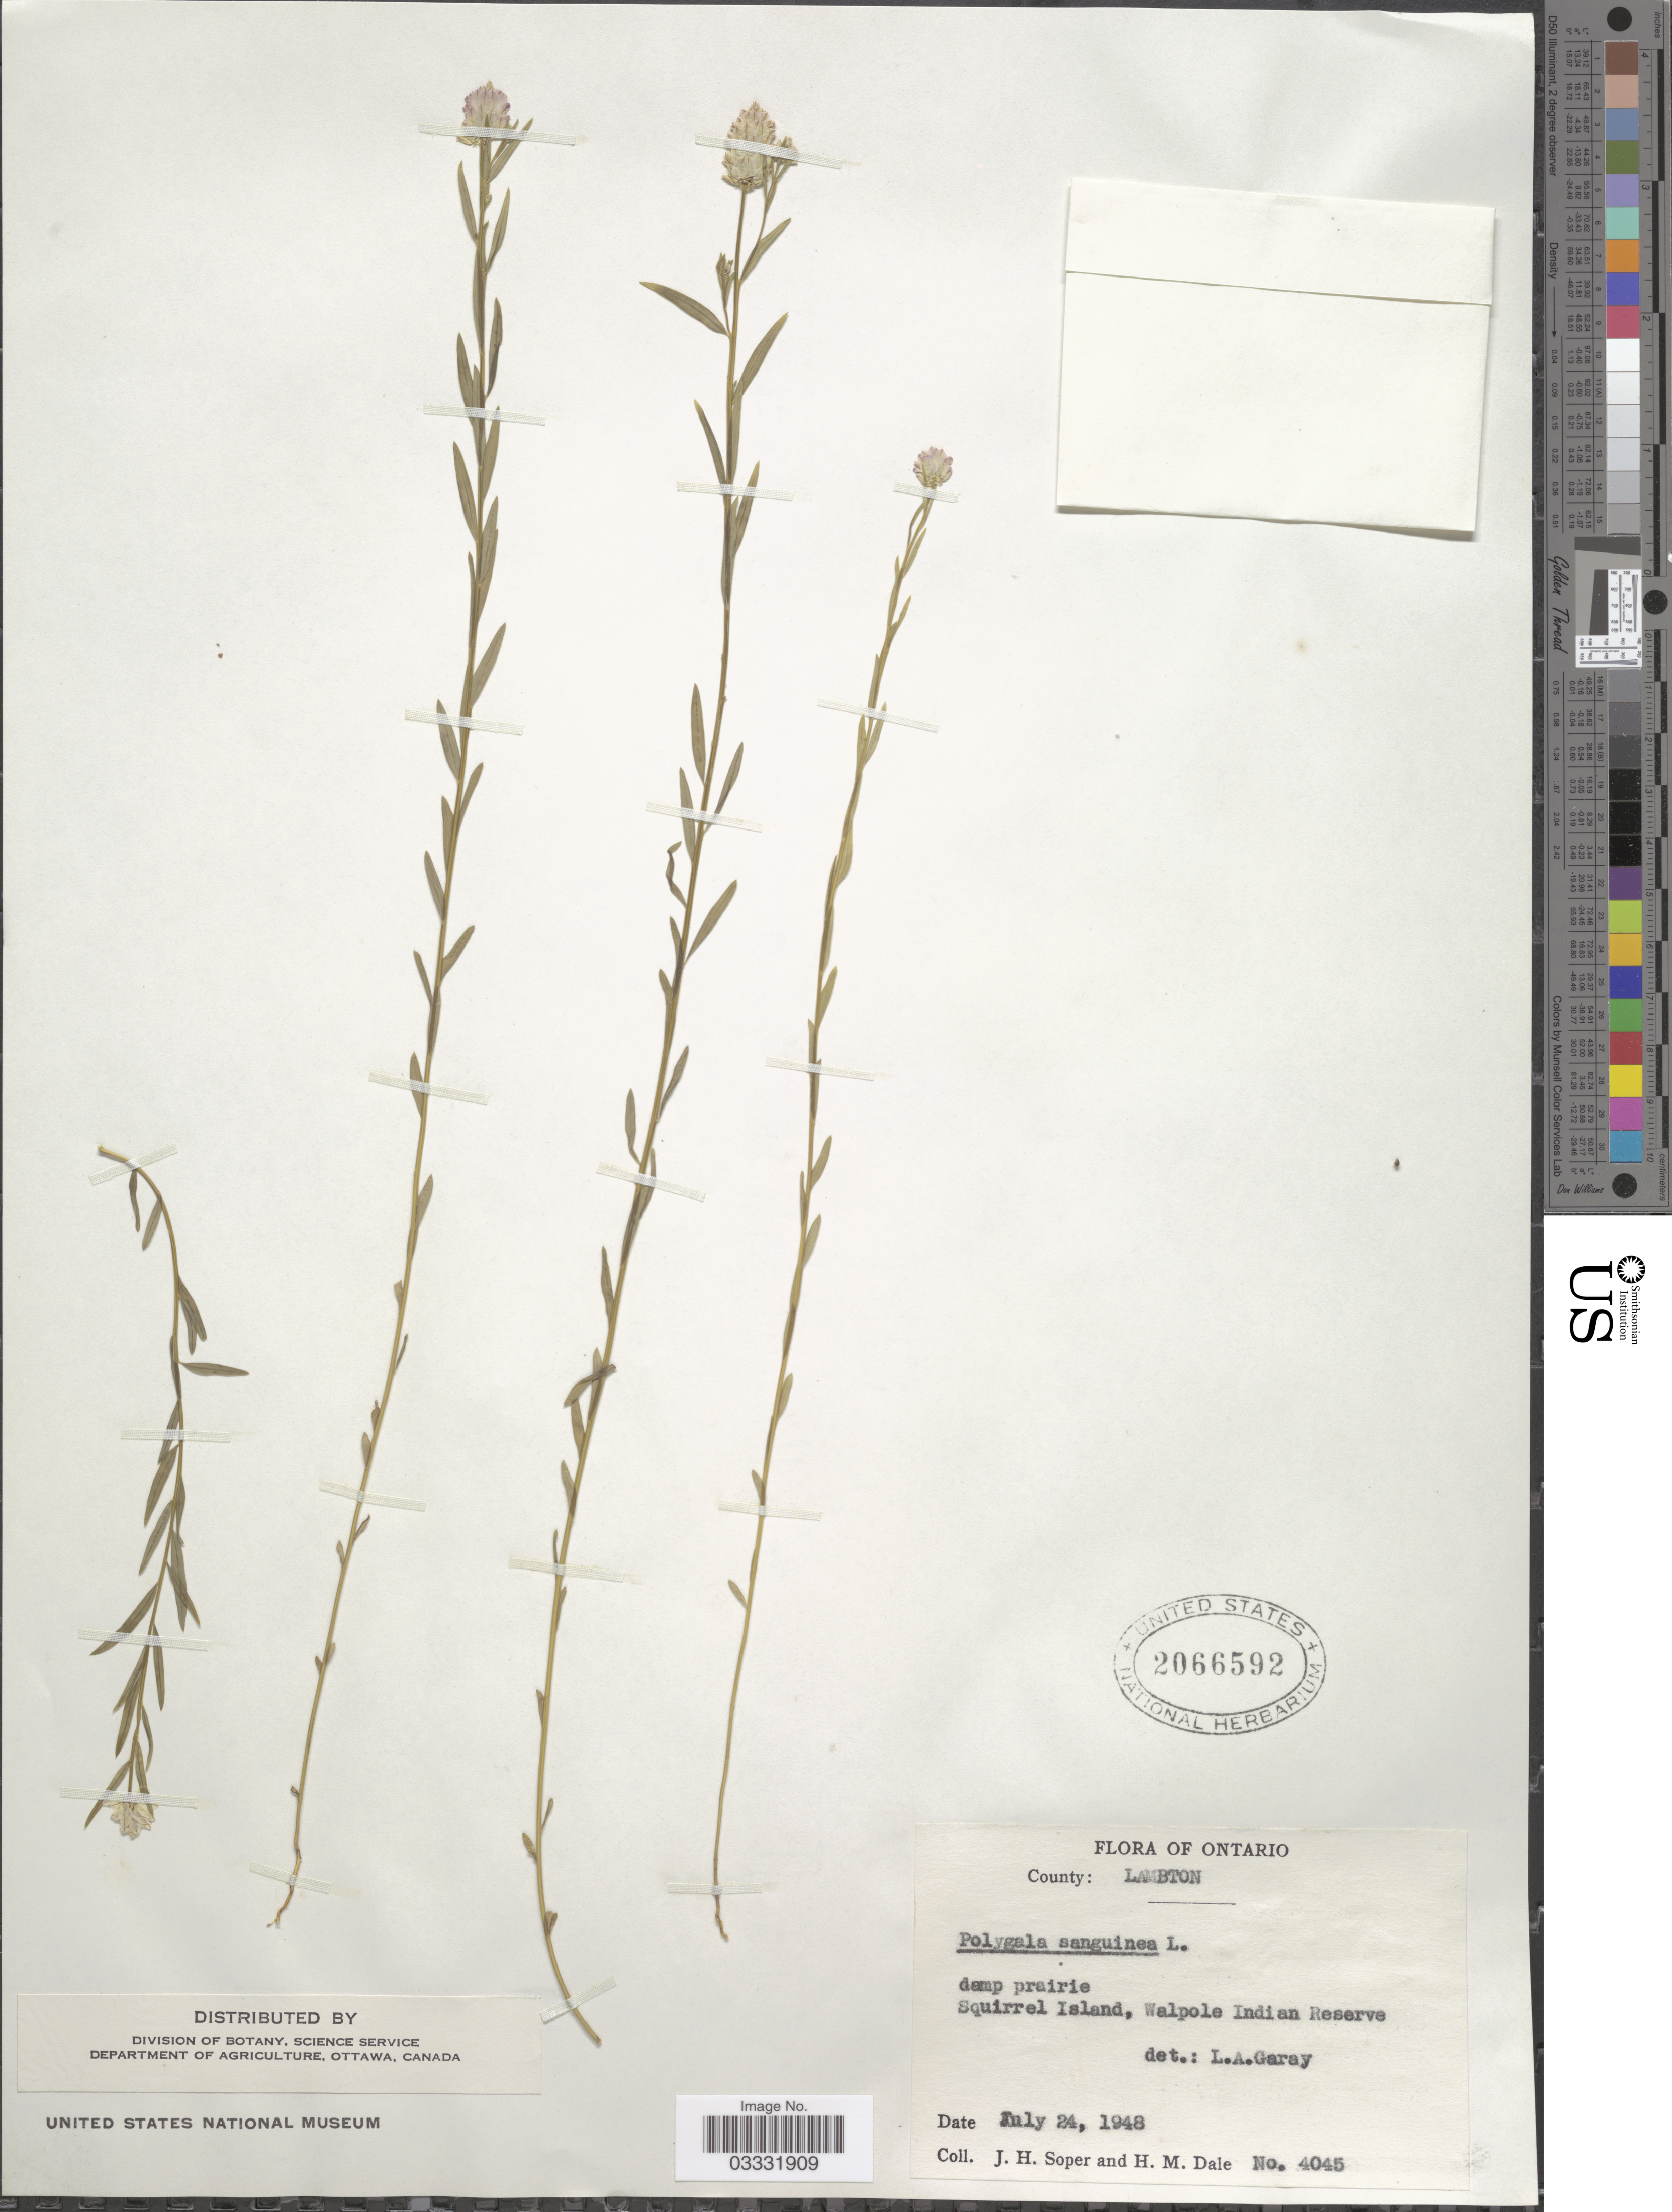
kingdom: Plantae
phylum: Tracheophyta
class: Magnoliopsida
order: Fabales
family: Polygalaceae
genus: Polygala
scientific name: Polygala sanguinea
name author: L.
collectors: J. H. Soper & H. M. Dale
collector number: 4045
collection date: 1948-07-24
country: Canada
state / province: Ontario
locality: County: Lambton. Squirrel Island, Walpole Indian Reserve.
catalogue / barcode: US 2066592